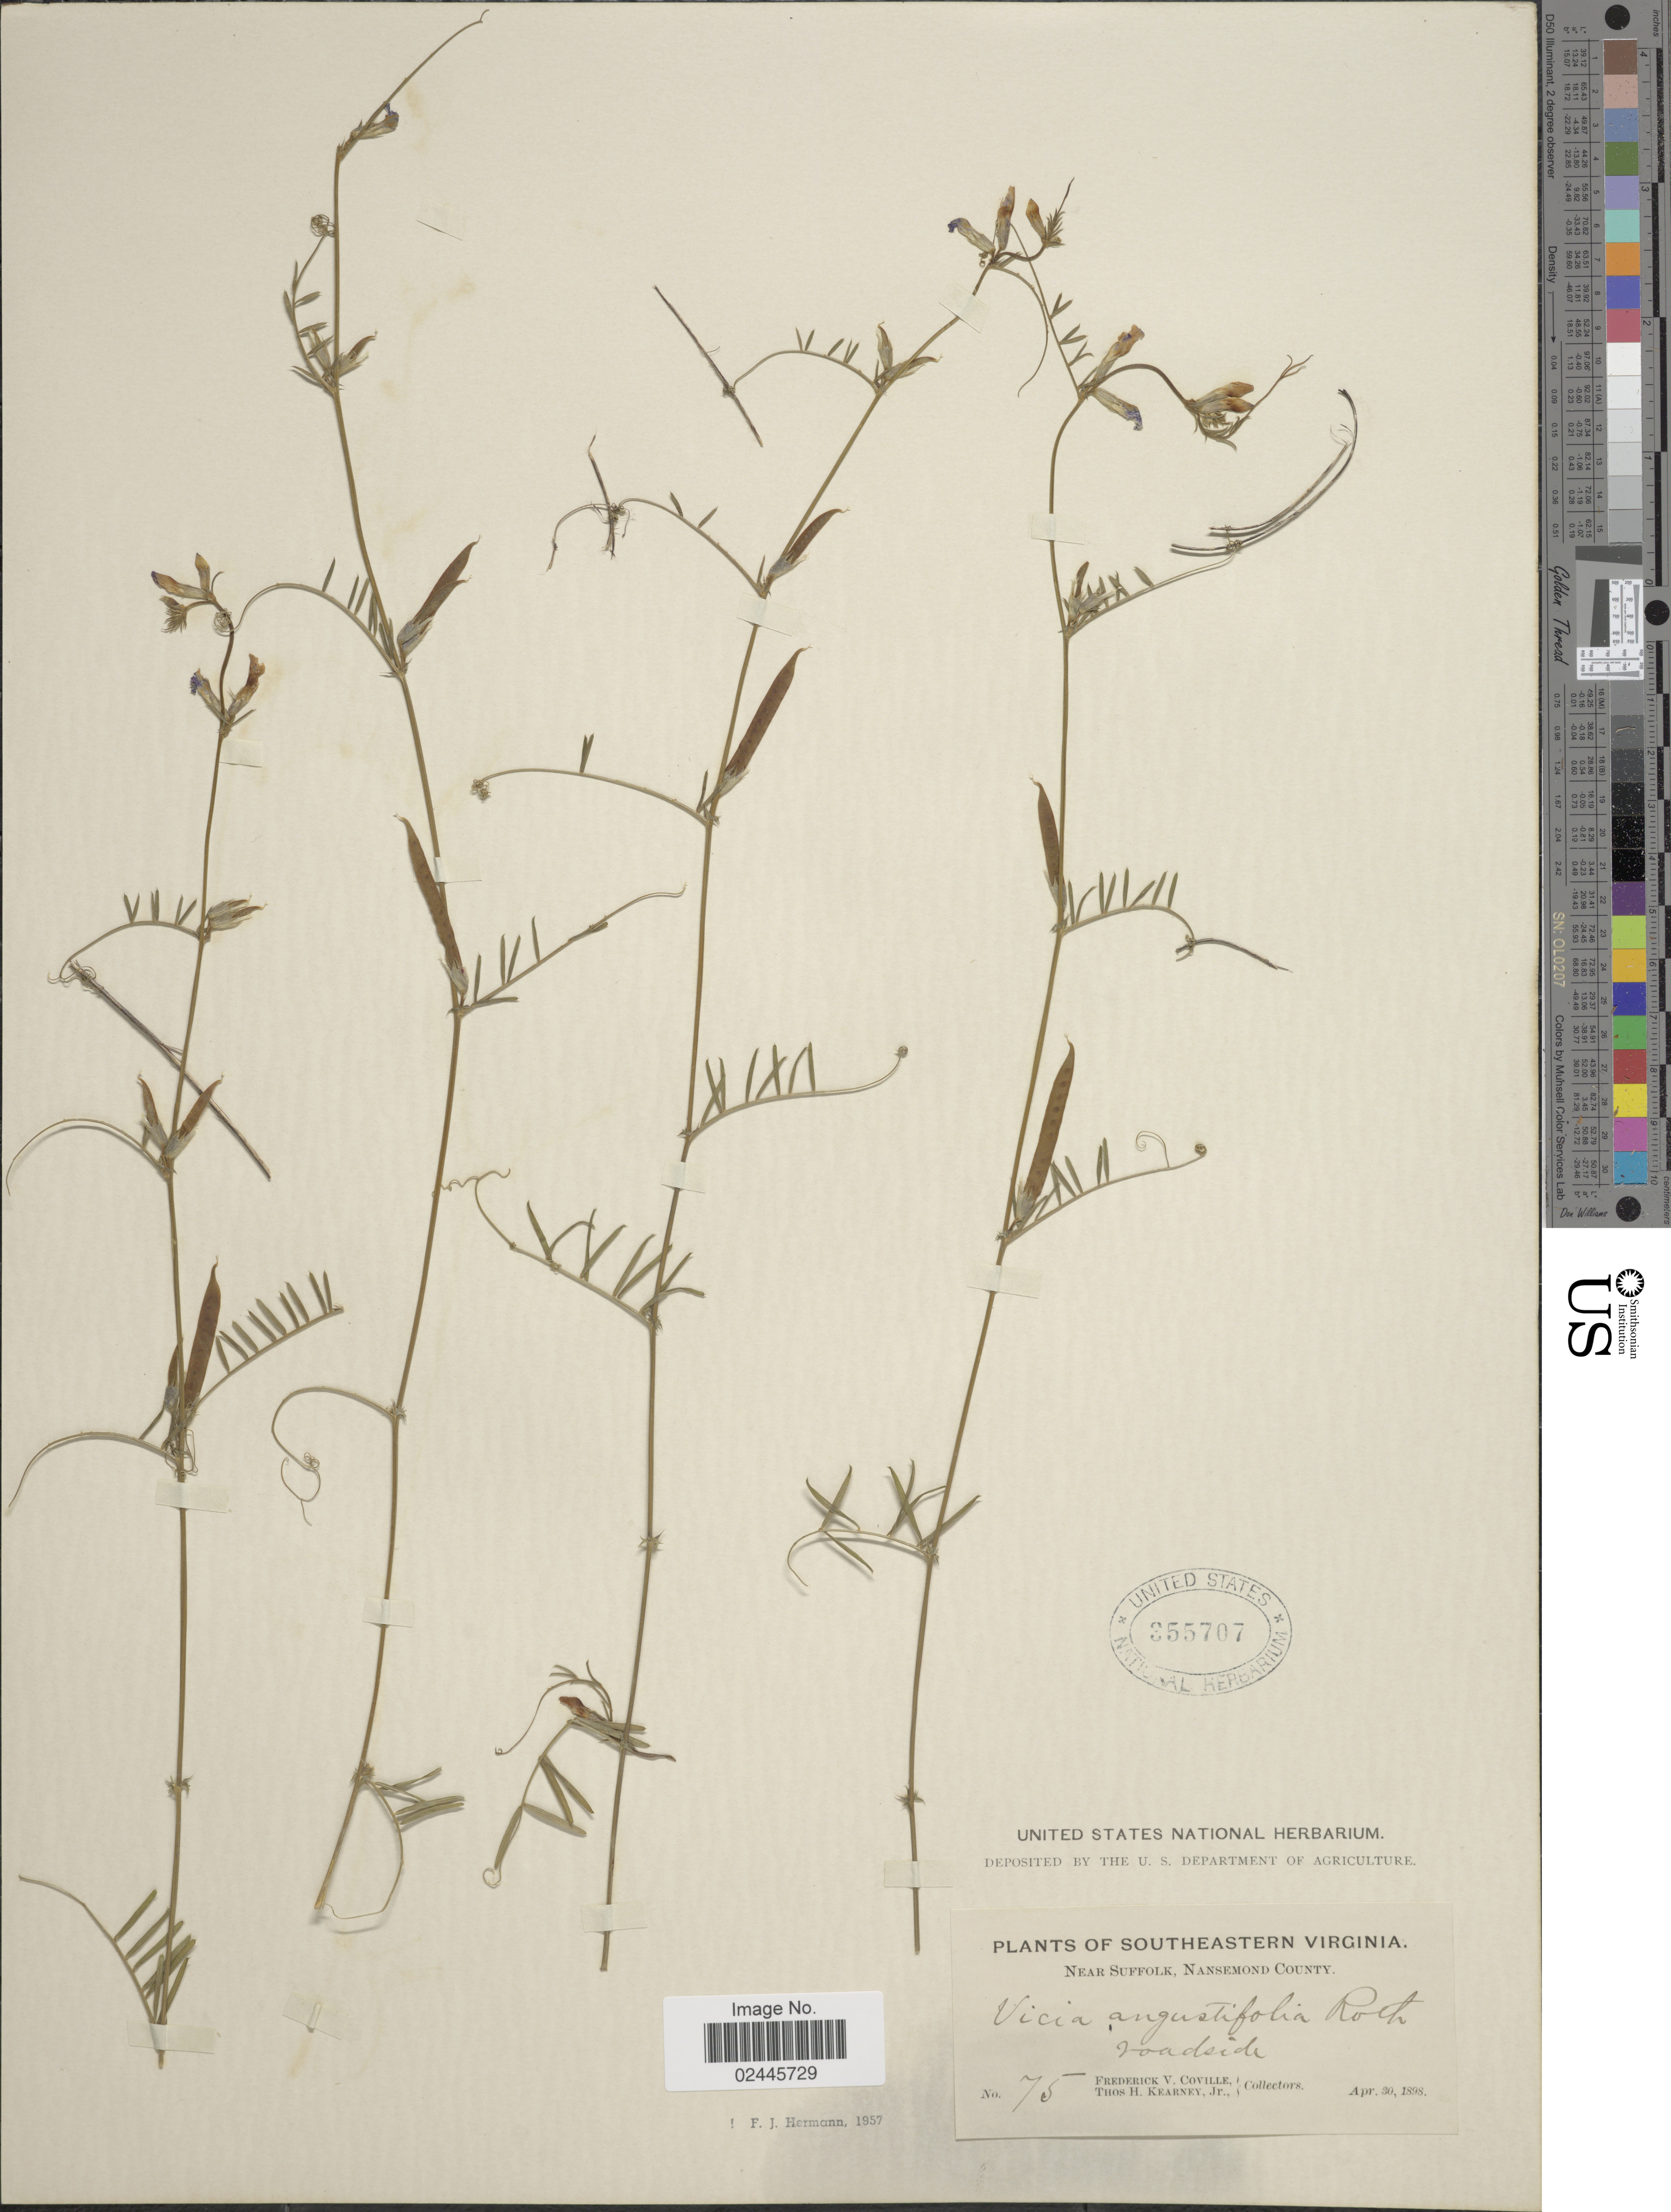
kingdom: Plantae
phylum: Tracheophyta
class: Magnoliopsida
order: Fabales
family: Fabaceae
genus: Vicia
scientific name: Vicia angustifolia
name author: L.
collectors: F. V. Coville & T. H. Kearney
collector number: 75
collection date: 1898-04-30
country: United States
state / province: Virginia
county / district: City of Suffolk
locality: Southeastern Virginia, Near Suffolk, Nansemond County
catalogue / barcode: US 355707